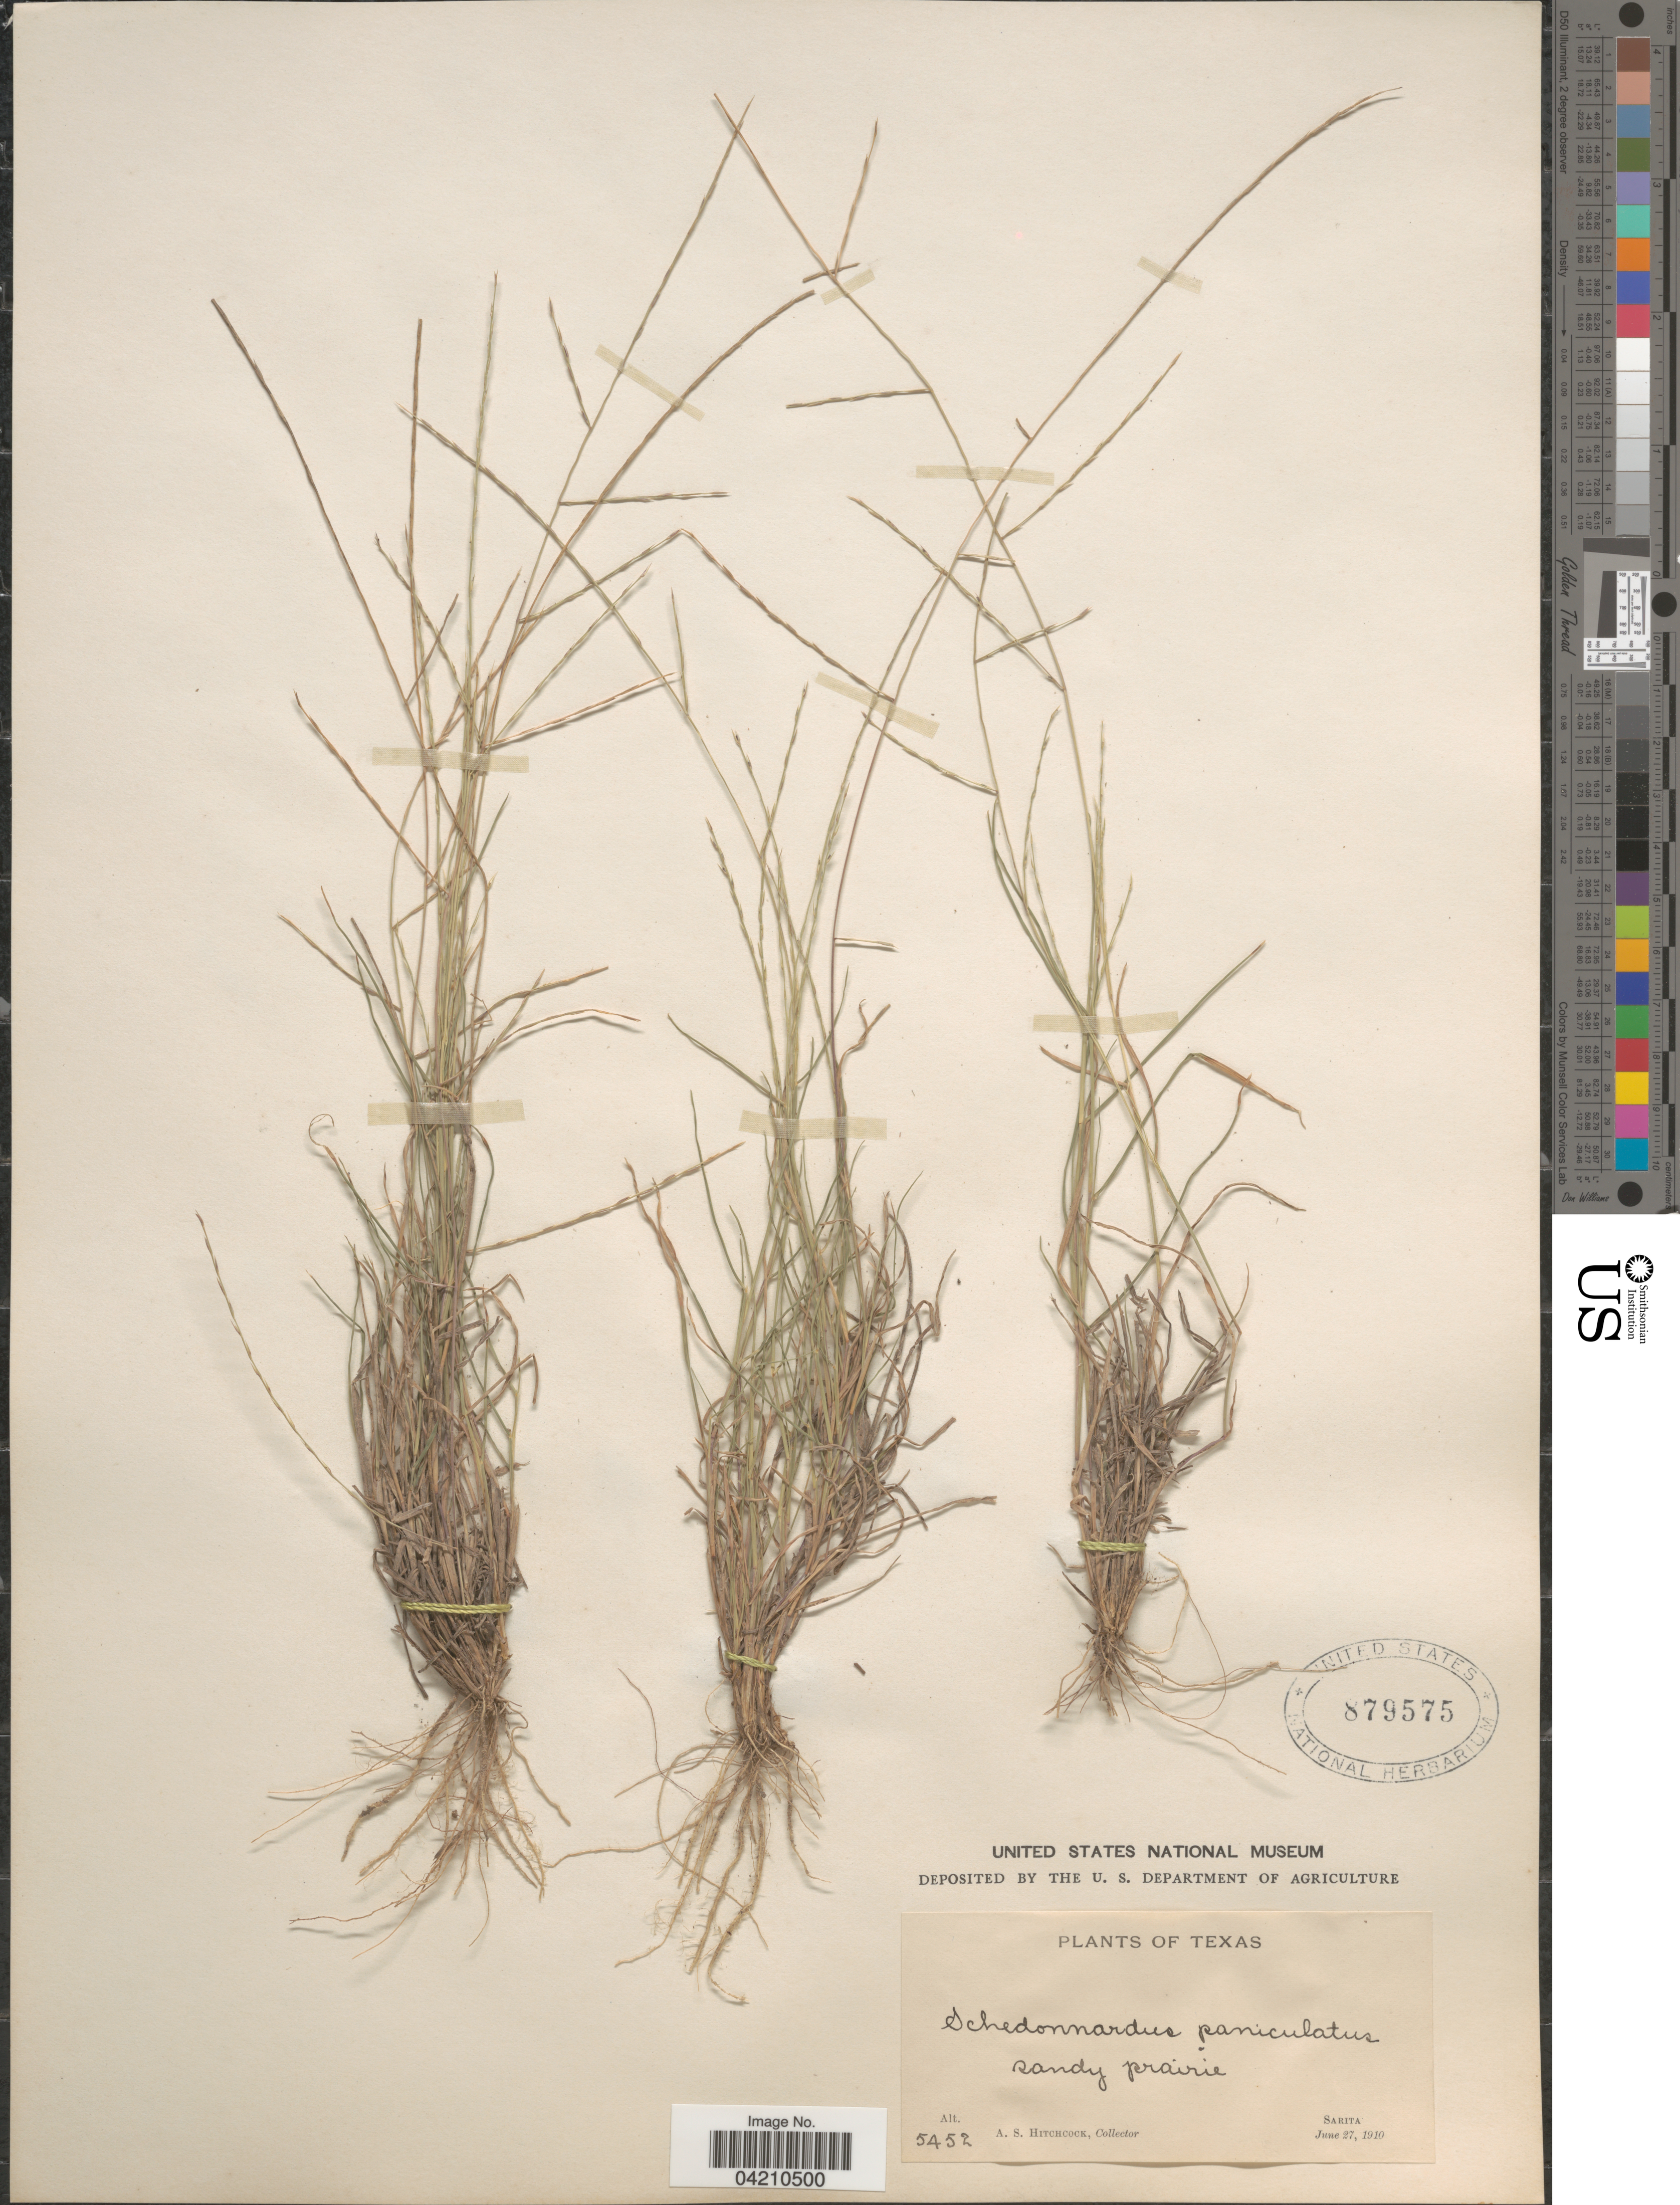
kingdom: Plantae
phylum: Tracheophyta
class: Liliopsida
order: Poales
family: Poaceae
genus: Muhlenbergia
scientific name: Muhlenbergia paniculata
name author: (Nutt.) Columbus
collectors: A. S. Hitchcock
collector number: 5452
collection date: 1910-06-27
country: United States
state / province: Texas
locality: Sarita.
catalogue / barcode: US 879575